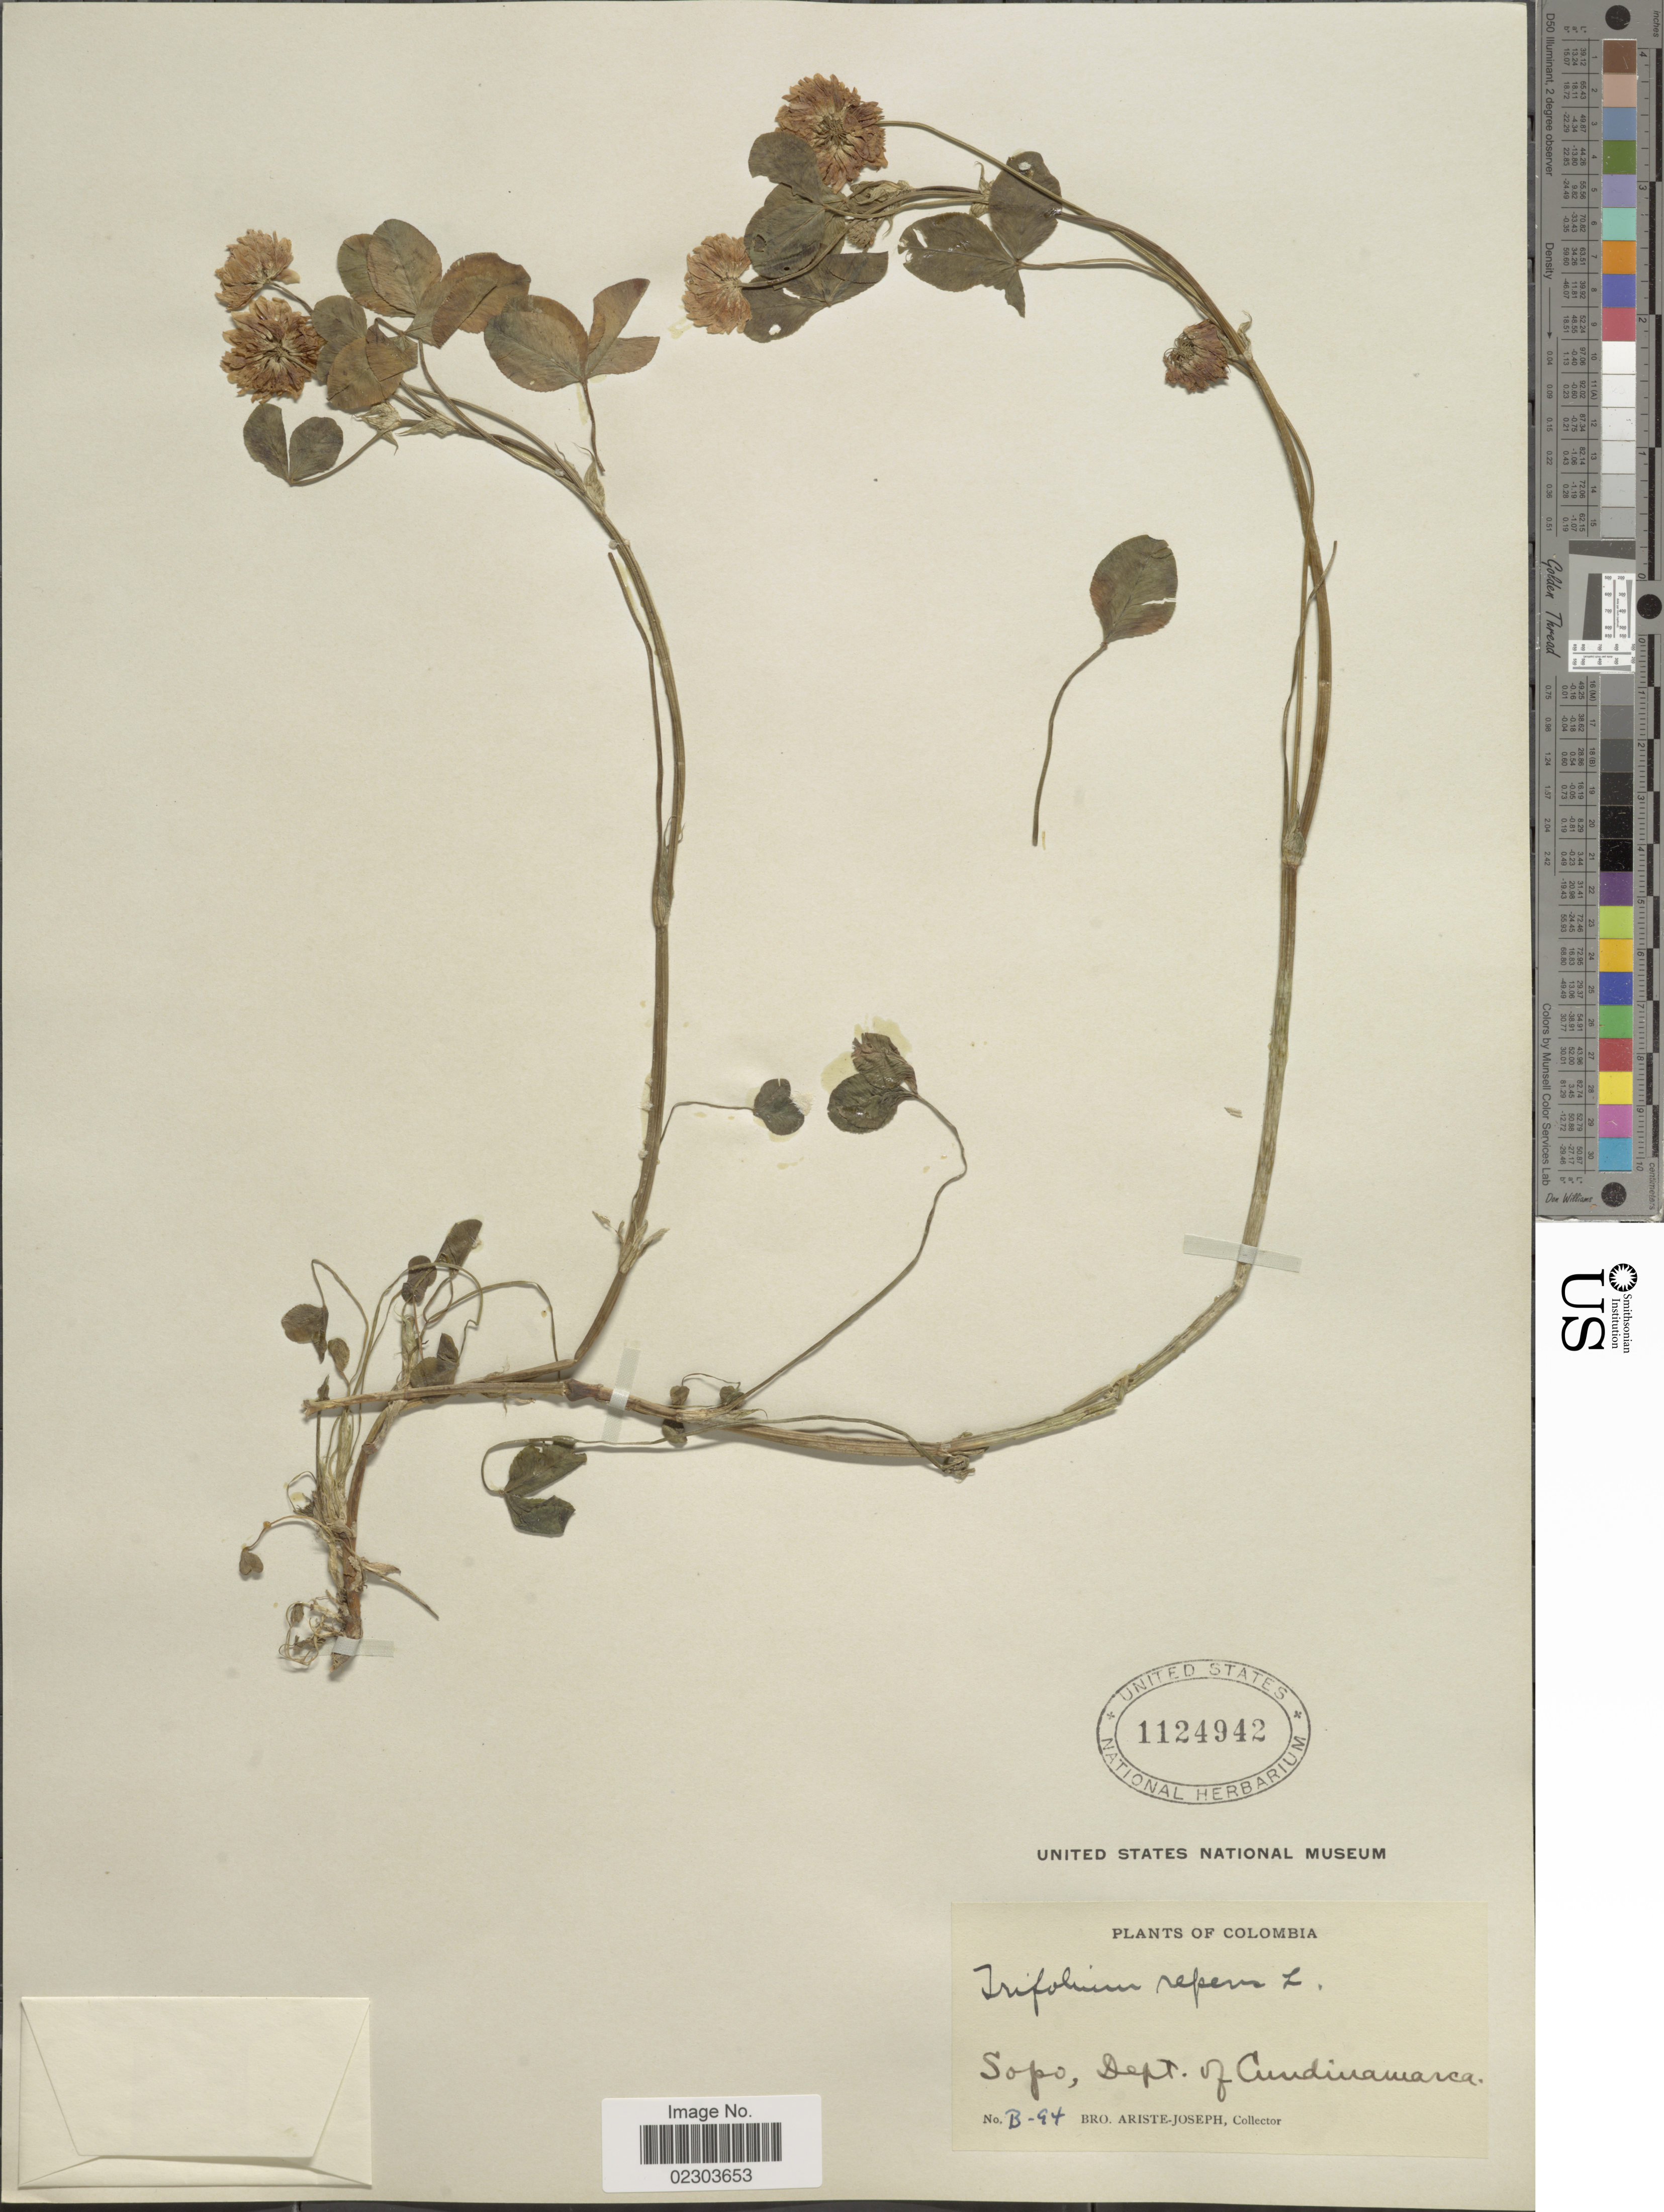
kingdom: Plantae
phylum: Tracheophyta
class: Magnoliopsida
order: Fabales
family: Fabaceae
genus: Trifolium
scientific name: Trifolium repens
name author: L.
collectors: Bro. Ariste-Joseph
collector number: B-94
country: Colombia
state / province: Cundinamarca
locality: Sopo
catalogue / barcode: US 1124942